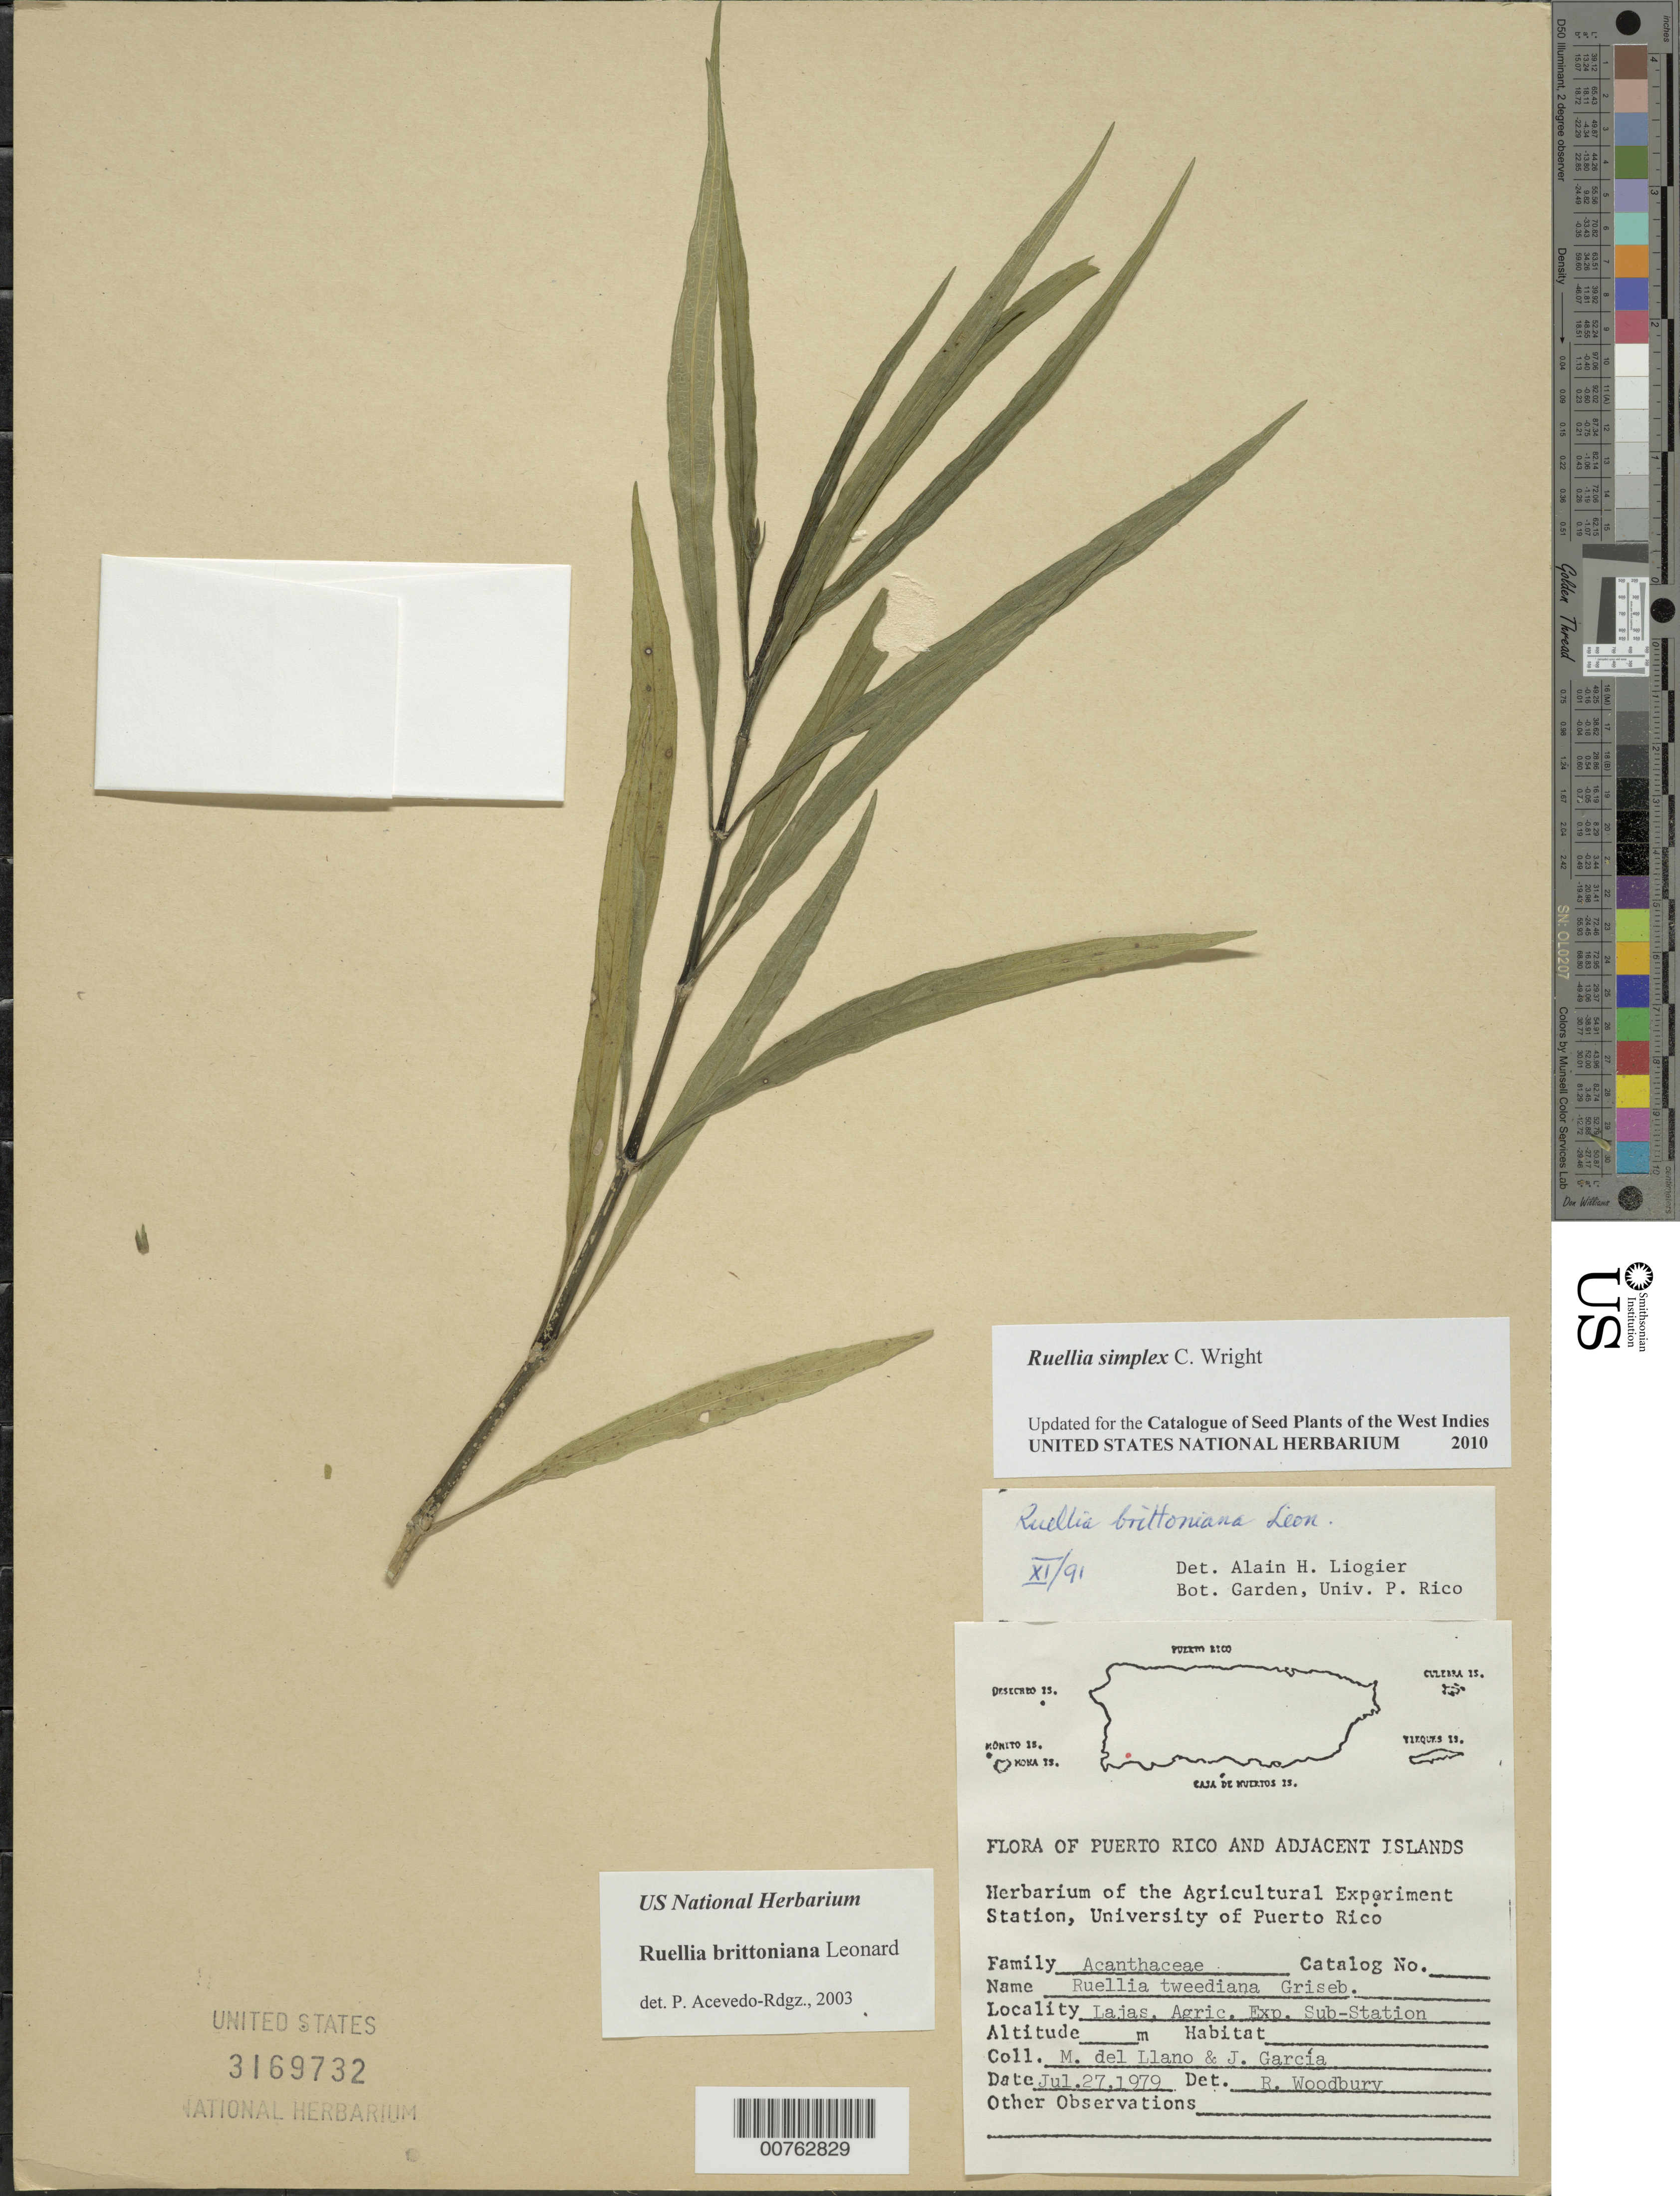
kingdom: Plantae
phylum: Tracheophyta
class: Magnoliopsida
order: Lamiales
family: Acanthaceae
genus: Ruellia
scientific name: Ruellia brittoniana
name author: Leonard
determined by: Acevedo-Rodríguez, P., (BOT), Smithsonian Institution - National Museum of Natural History (UNITED STATES)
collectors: M. Llano & J. García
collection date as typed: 27 Jul 1979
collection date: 1979-07-27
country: Puerto Rico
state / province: Lajas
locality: Lajas, Agric. Exp. Sub-Station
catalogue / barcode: US 3169732